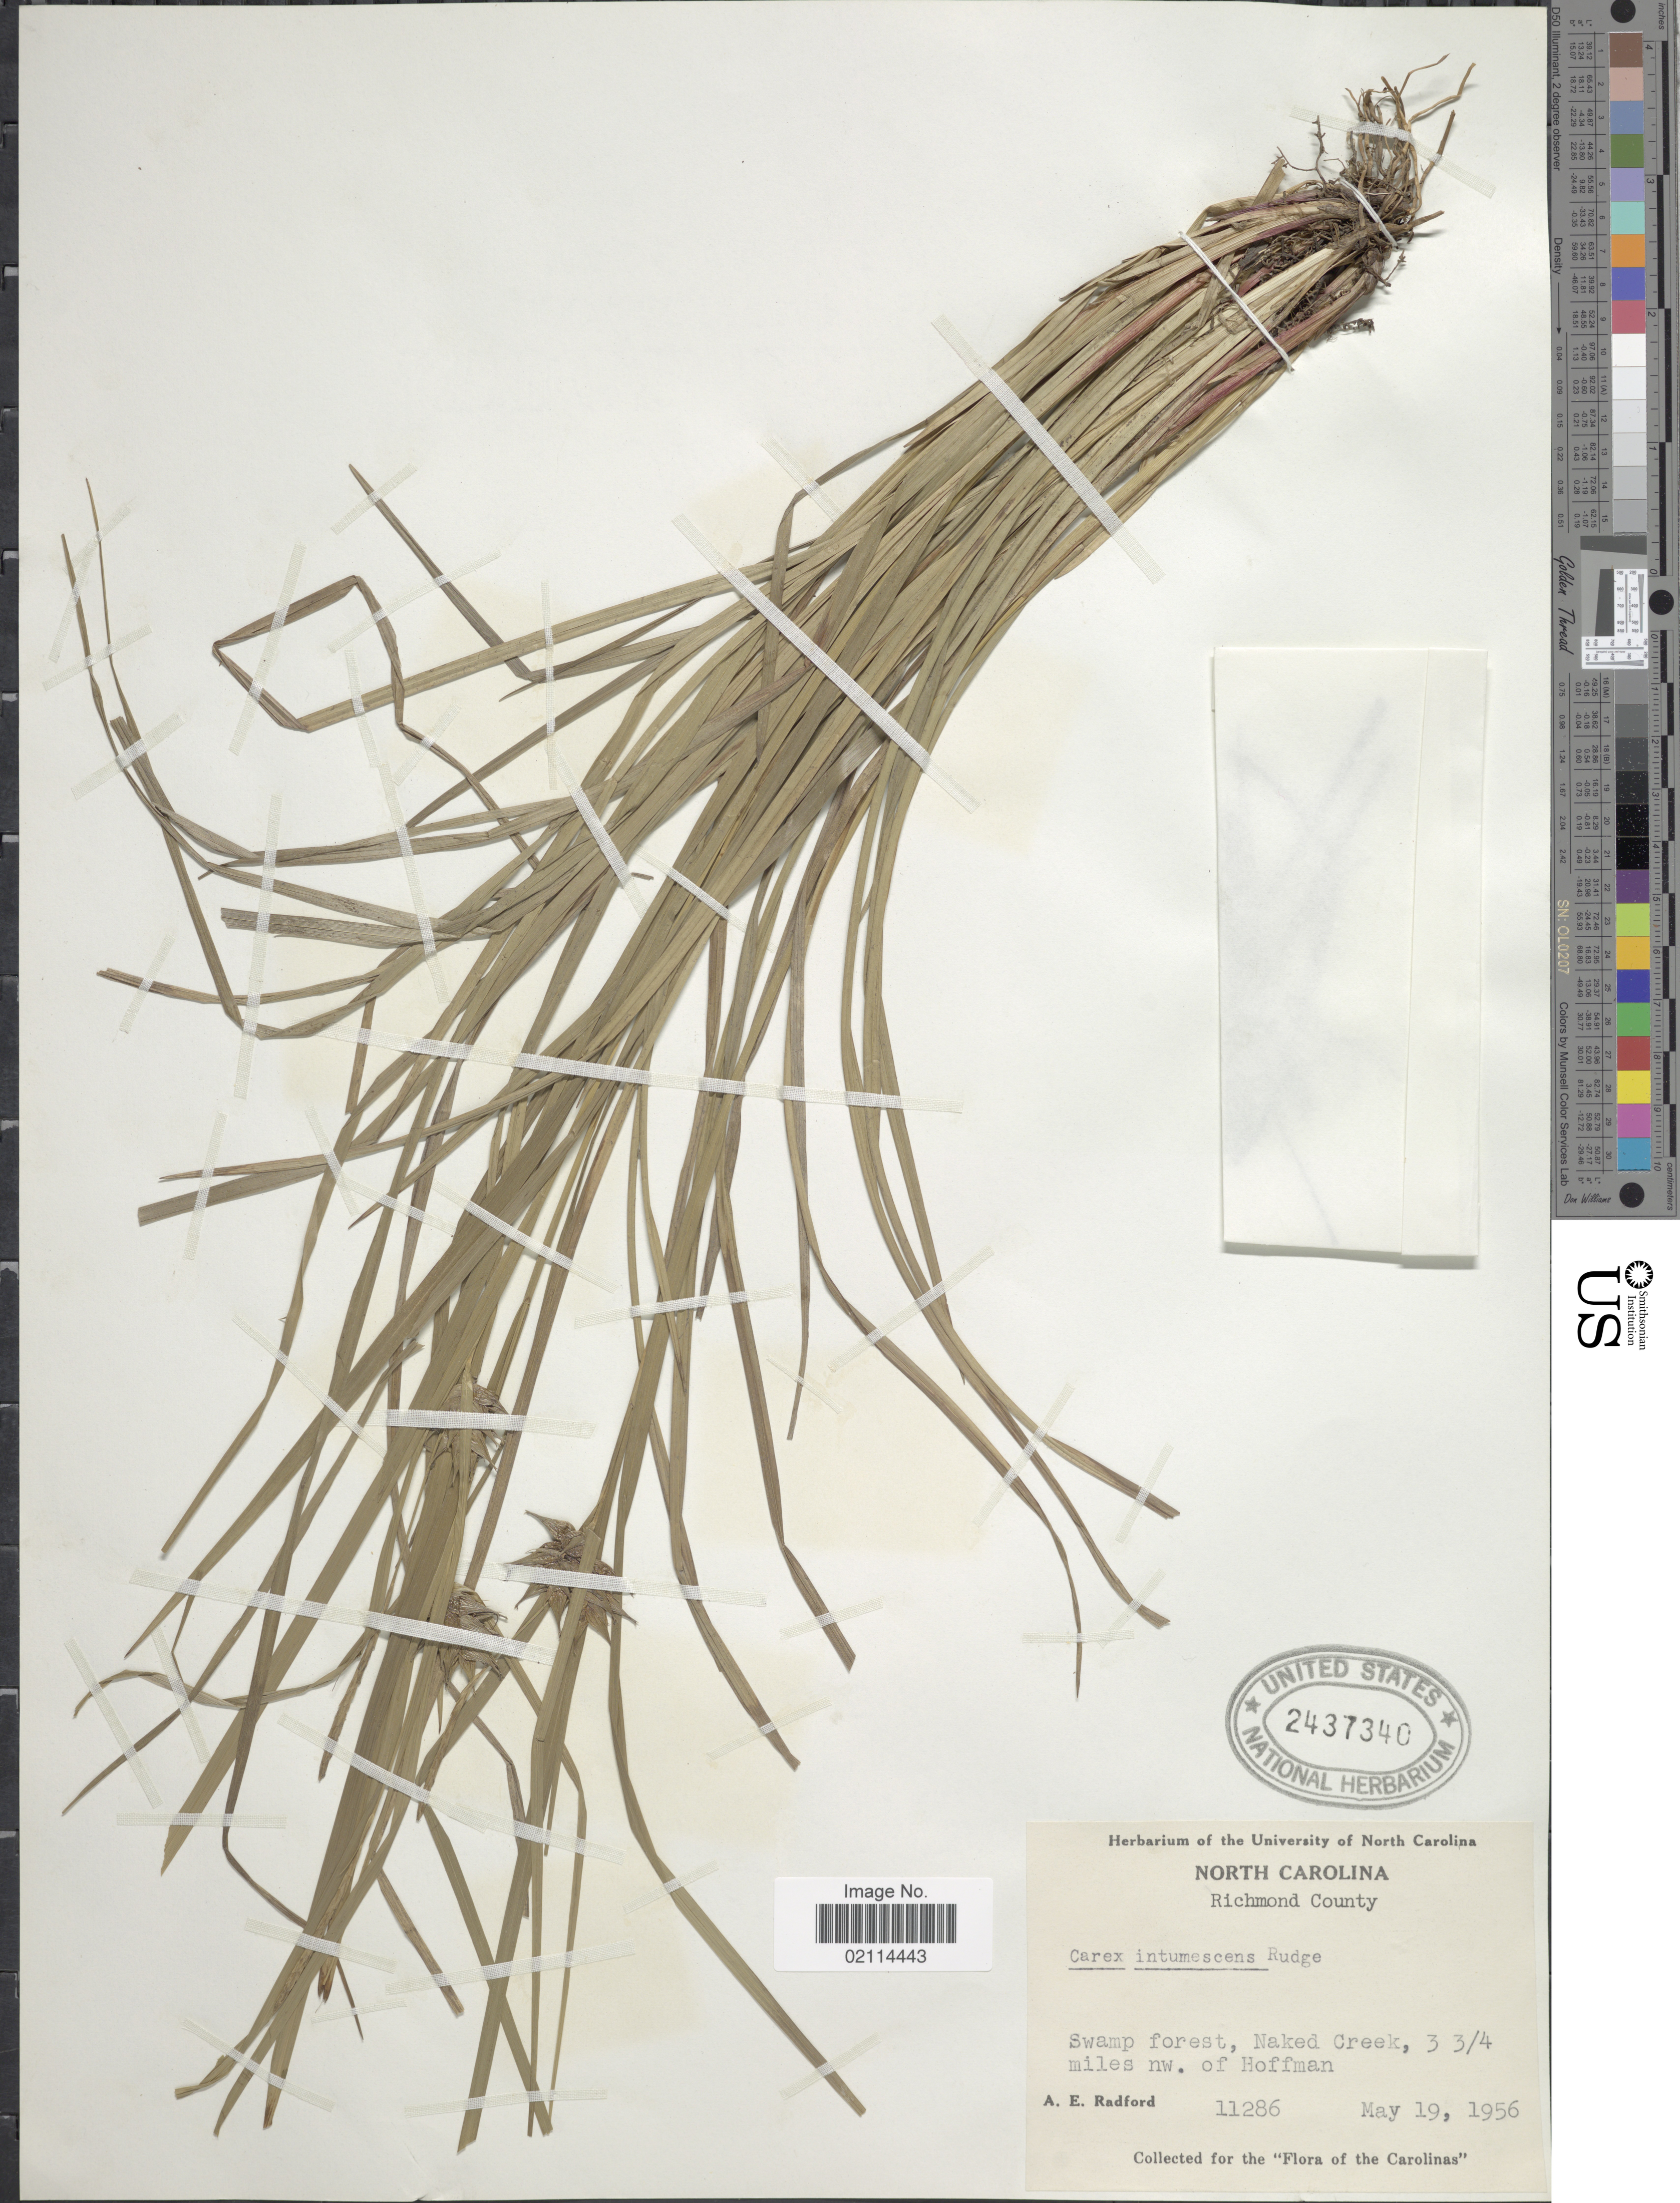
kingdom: Plantae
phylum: Tracheophyta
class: Liliopsida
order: Poales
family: Cyperaceae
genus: Carex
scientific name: Carex intumescens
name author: Rudge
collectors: A. E. Radford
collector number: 11286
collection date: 1956-05-19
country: United States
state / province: North Carolina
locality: Richmond County, swamp forest, Naked Creek, 3 3/4 miles nw. of Hoffman, "The Carolinas".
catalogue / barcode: US 2437340